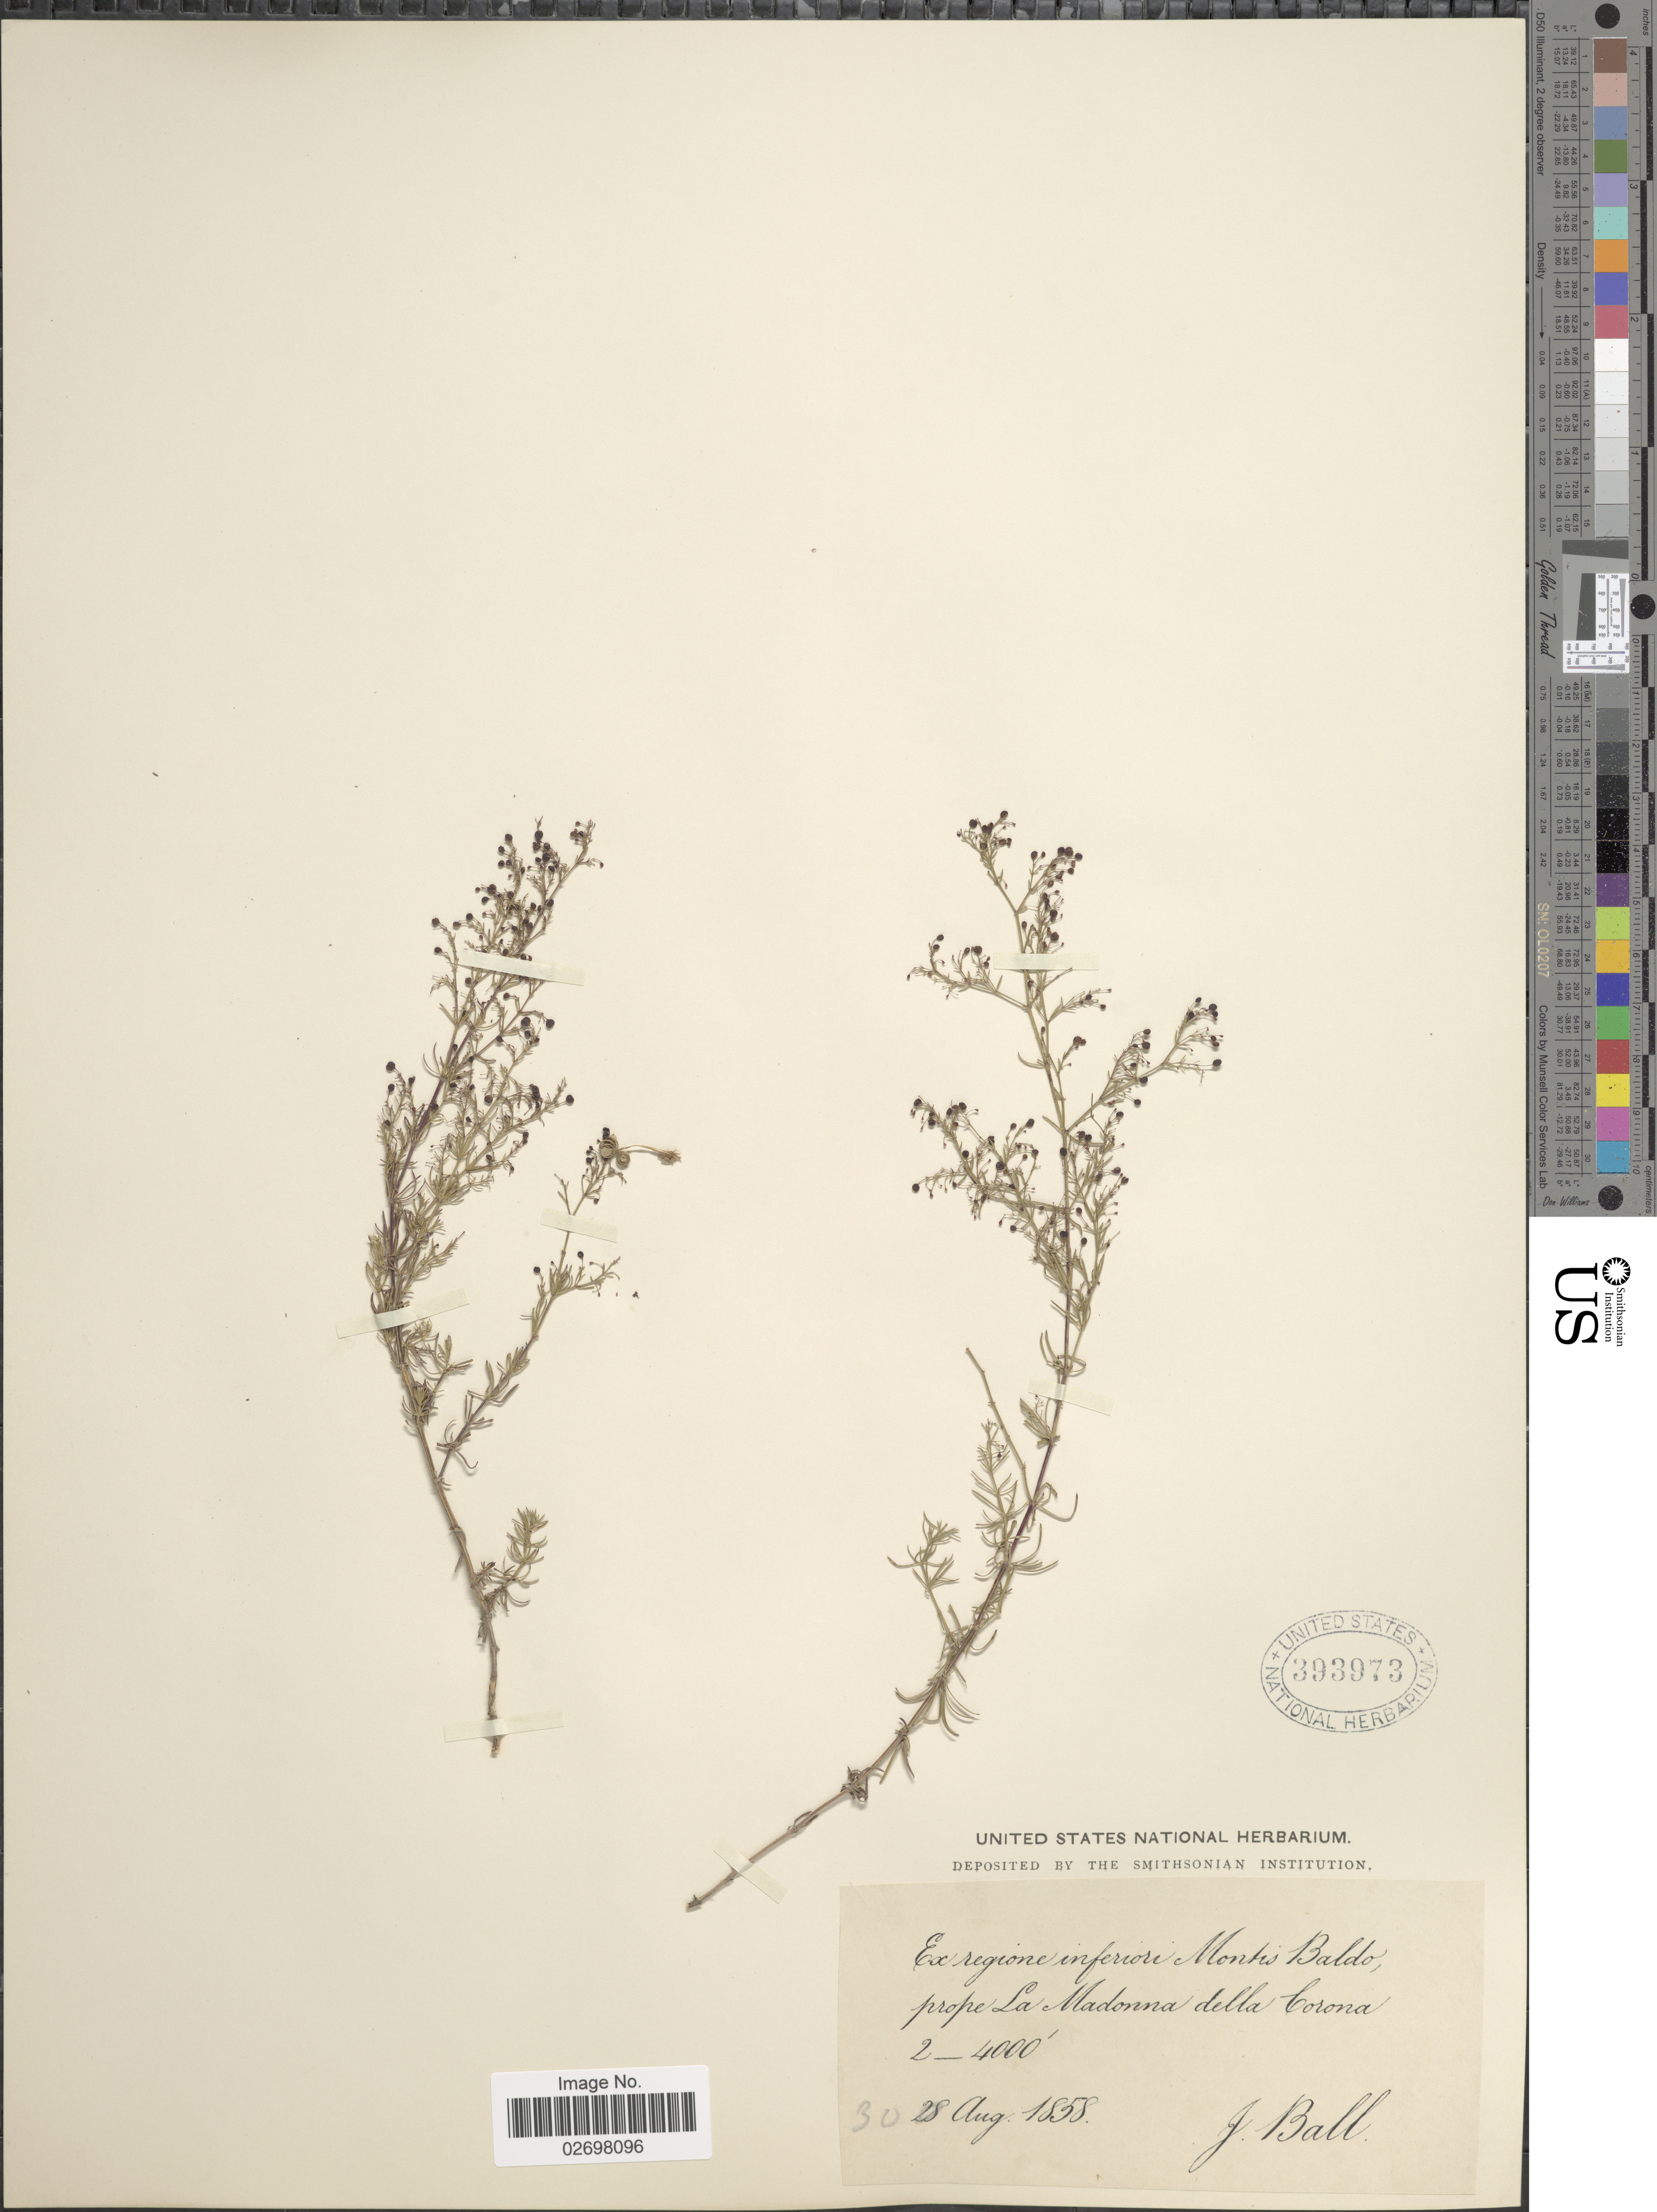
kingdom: Plantae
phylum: Tracheophyta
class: Magnoliopsida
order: Gentianales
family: Rubiaceae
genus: Galium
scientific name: Galium sp.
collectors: J. Ball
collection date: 1858-08-30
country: Italy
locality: Regione inferiori Montis Baldo, prope La Madonna delta Corona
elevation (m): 610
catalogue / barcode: US 393973